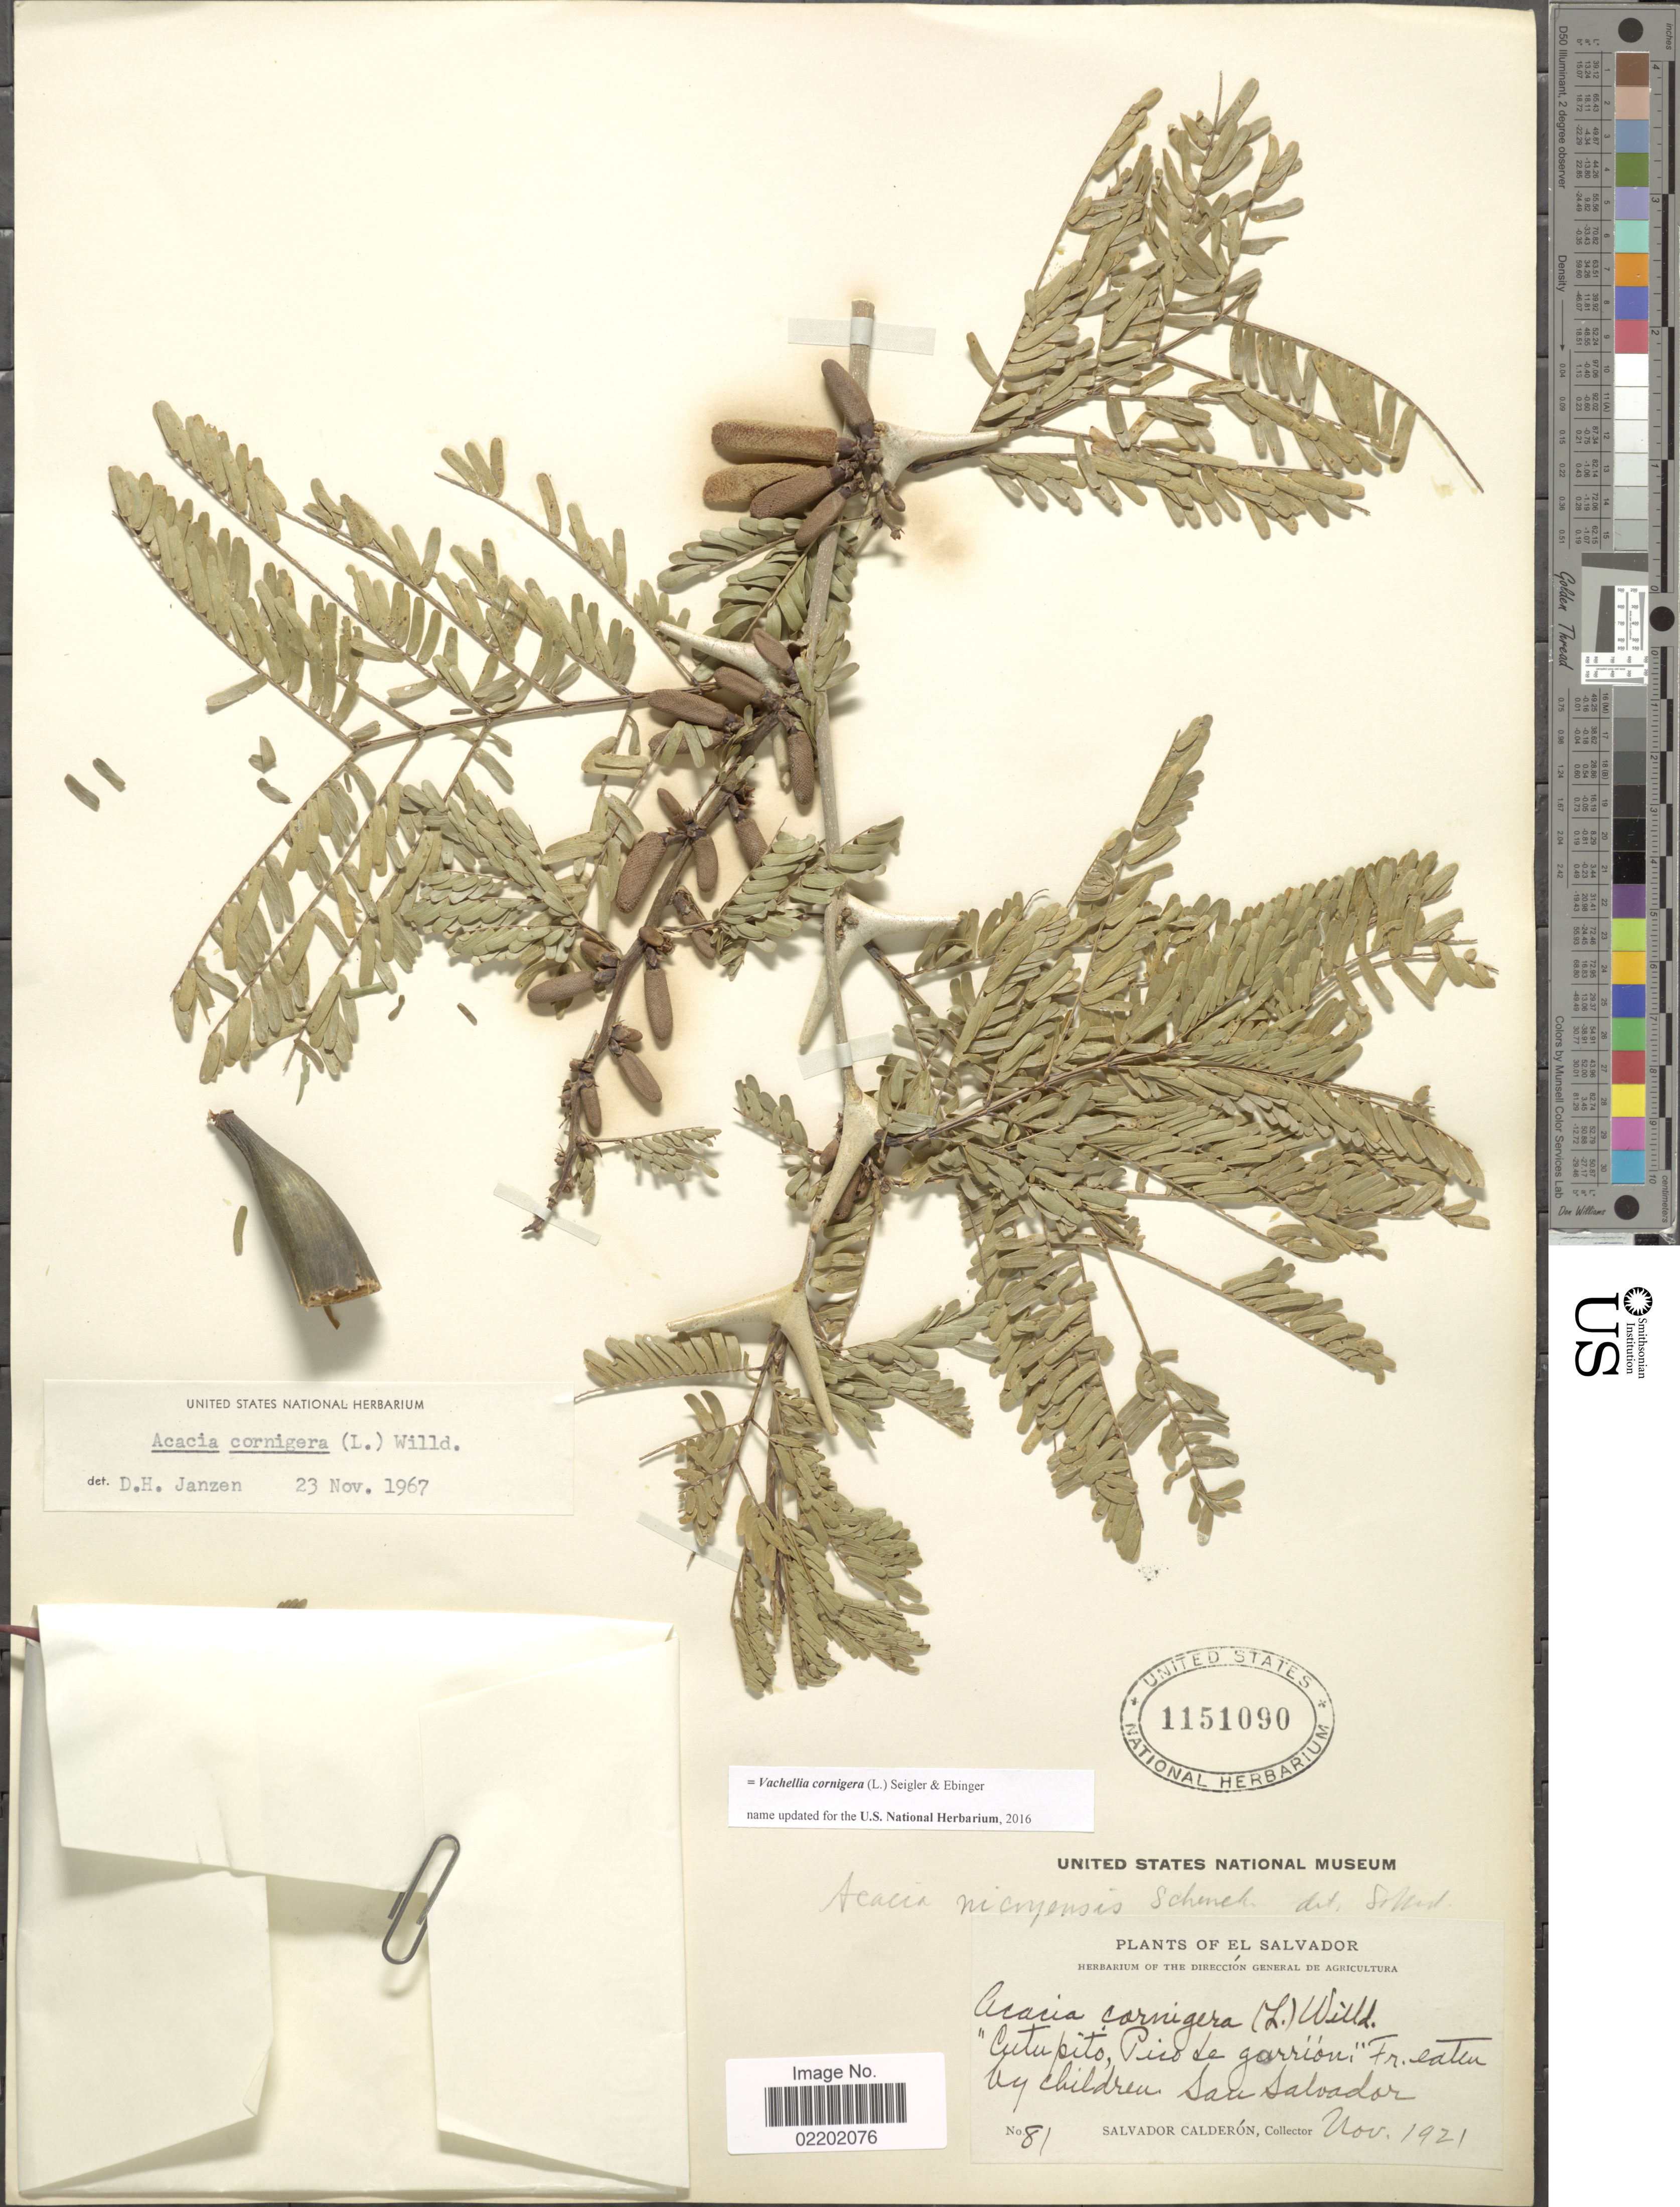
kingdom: Plantae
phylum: Tracheophyta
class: Magnoliopsida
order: Fabales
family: Fabaceae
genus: Vachellia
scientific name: Vachellia cornigera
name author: (L.) Seigler & Ebinger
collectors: S. Calderón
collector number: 81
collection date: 1921-11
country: El Salvador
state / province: San Salvador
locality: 'Cutupito, Pico de garrión', San Salvador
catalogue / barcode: US 1151090